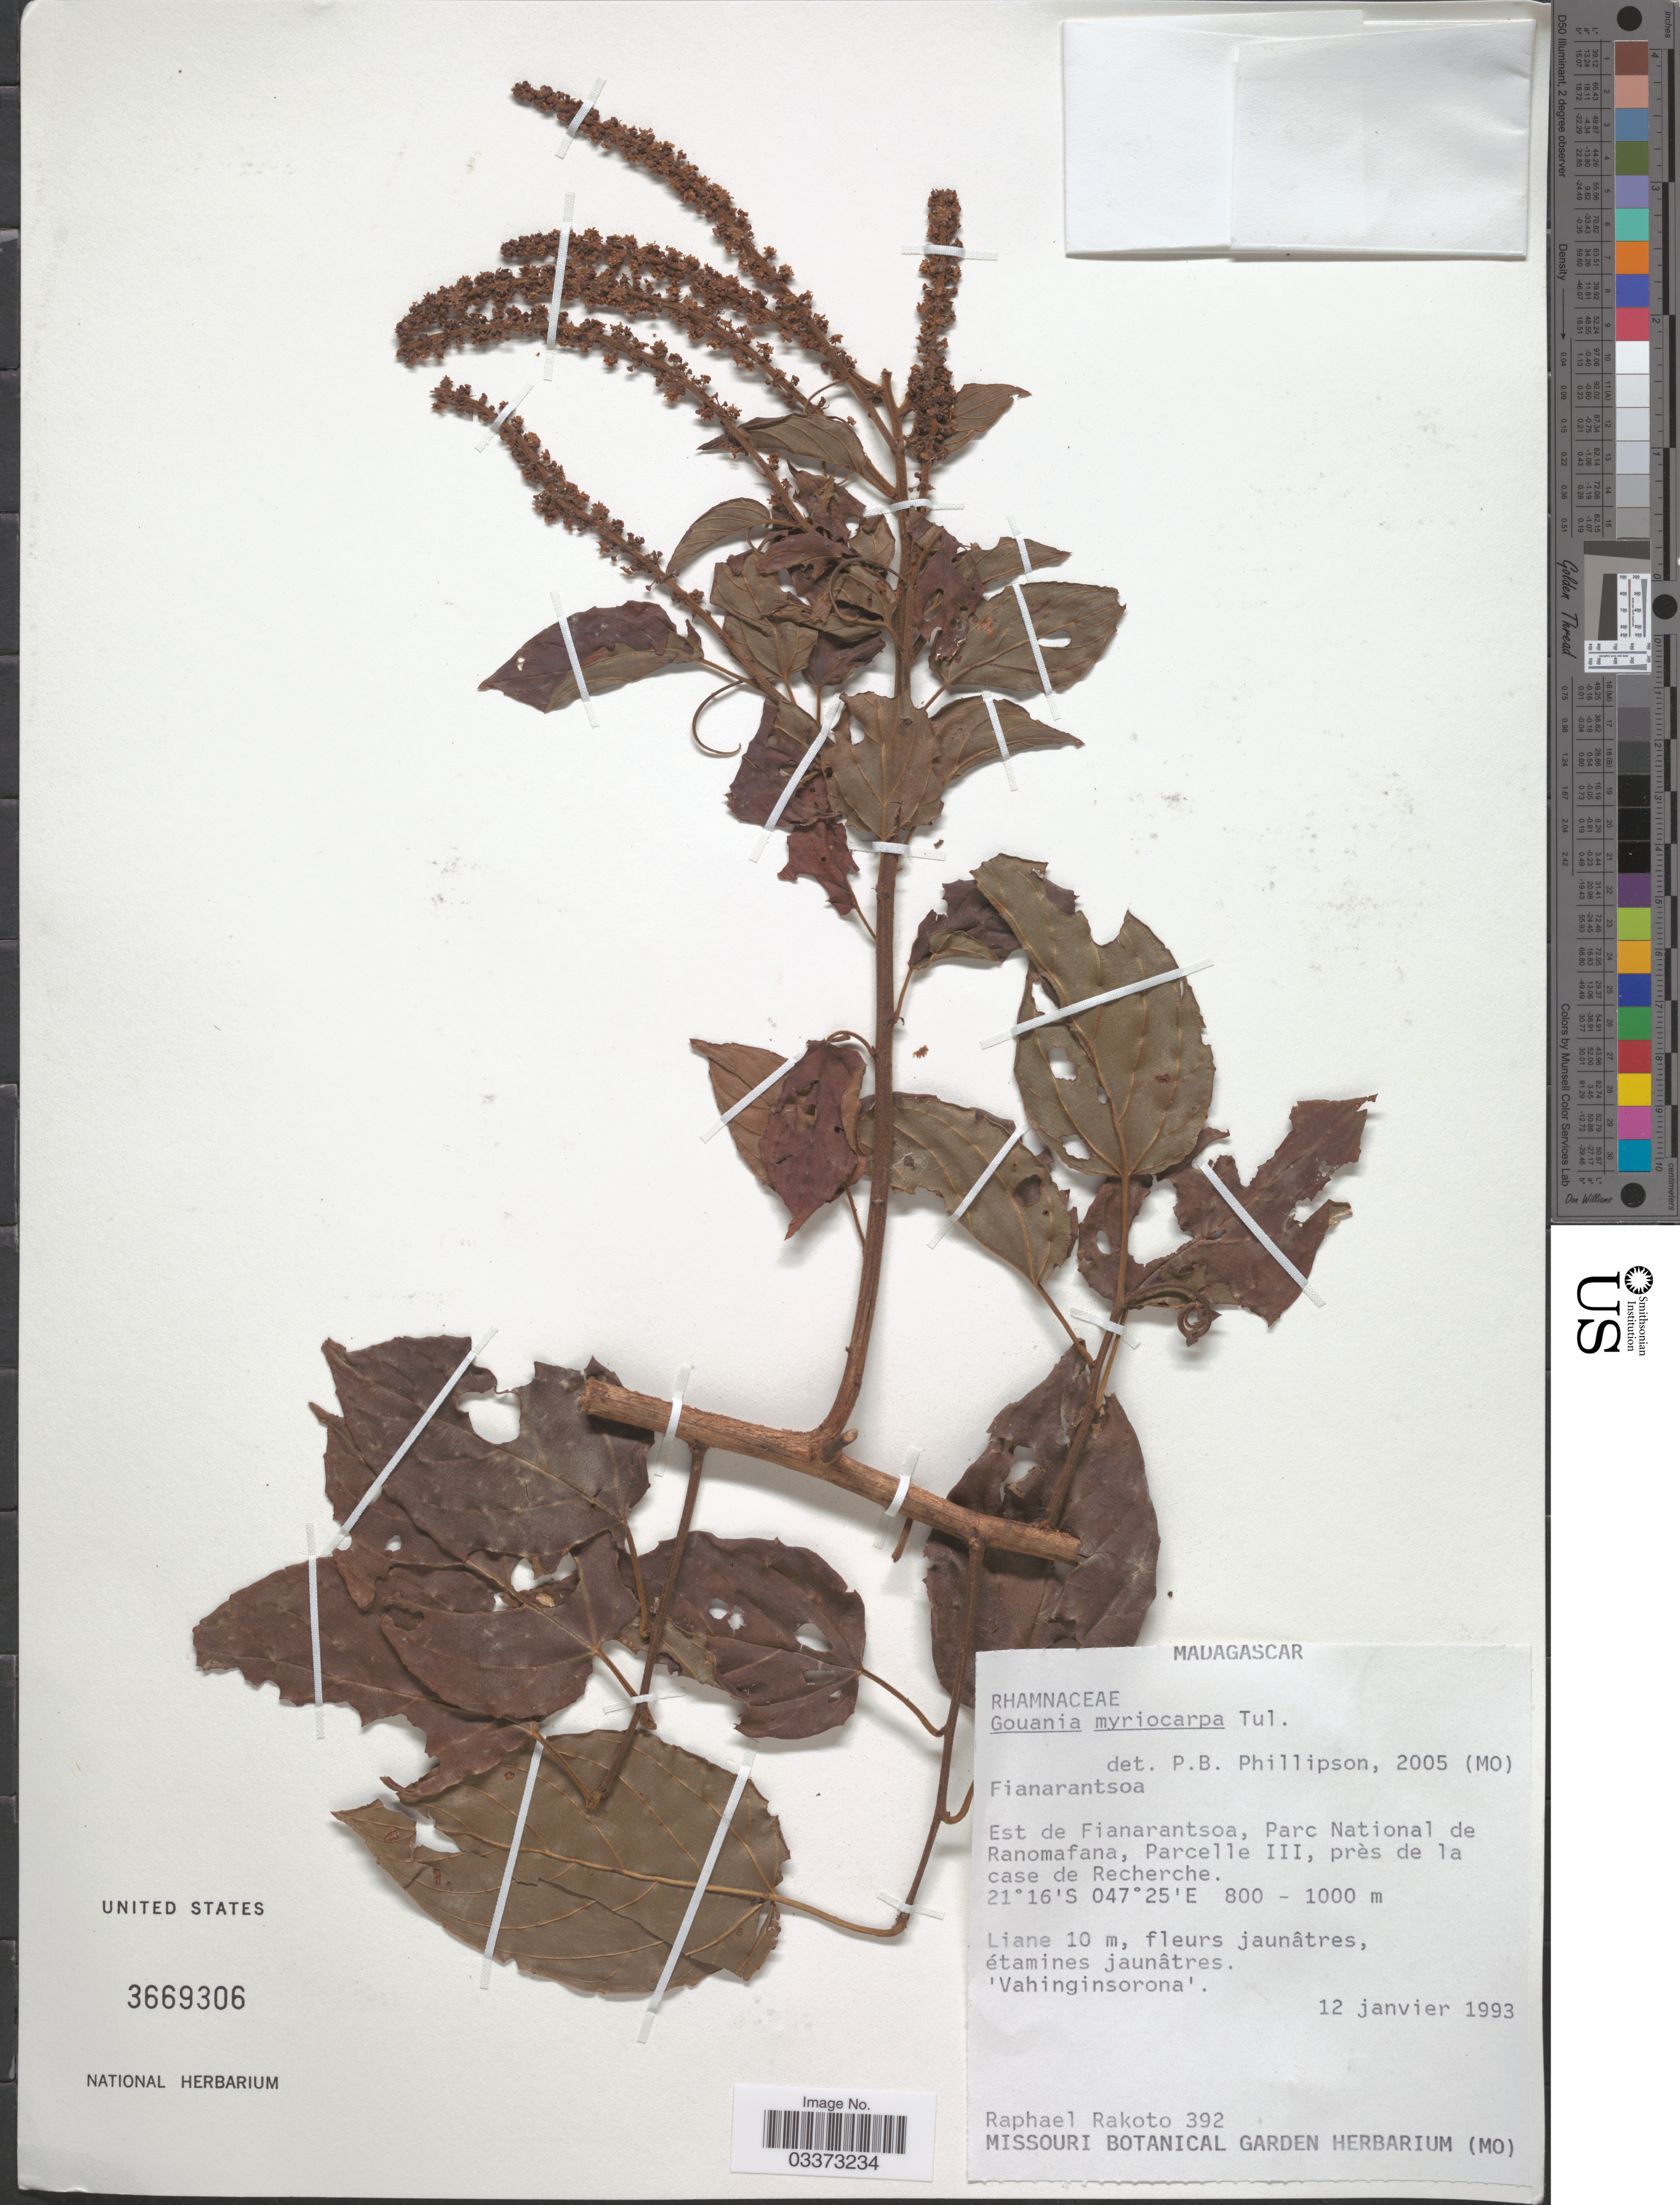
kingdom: Plantae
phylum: Tracheophyta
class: Magnoliopsida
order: Rosales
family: Rhamnaceae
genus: Gouania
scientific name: Gouania myriocarpa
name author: Tul.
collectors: R. Rakoto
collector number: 392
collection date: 1993-01-12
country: Madagascar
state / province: Vatovavy Fitovinany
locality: Est de Fianarantsoa, Parc National de Ranomafana, Parcelle III, près de la case de Recherche.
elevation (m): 800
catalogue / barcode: US 3669306